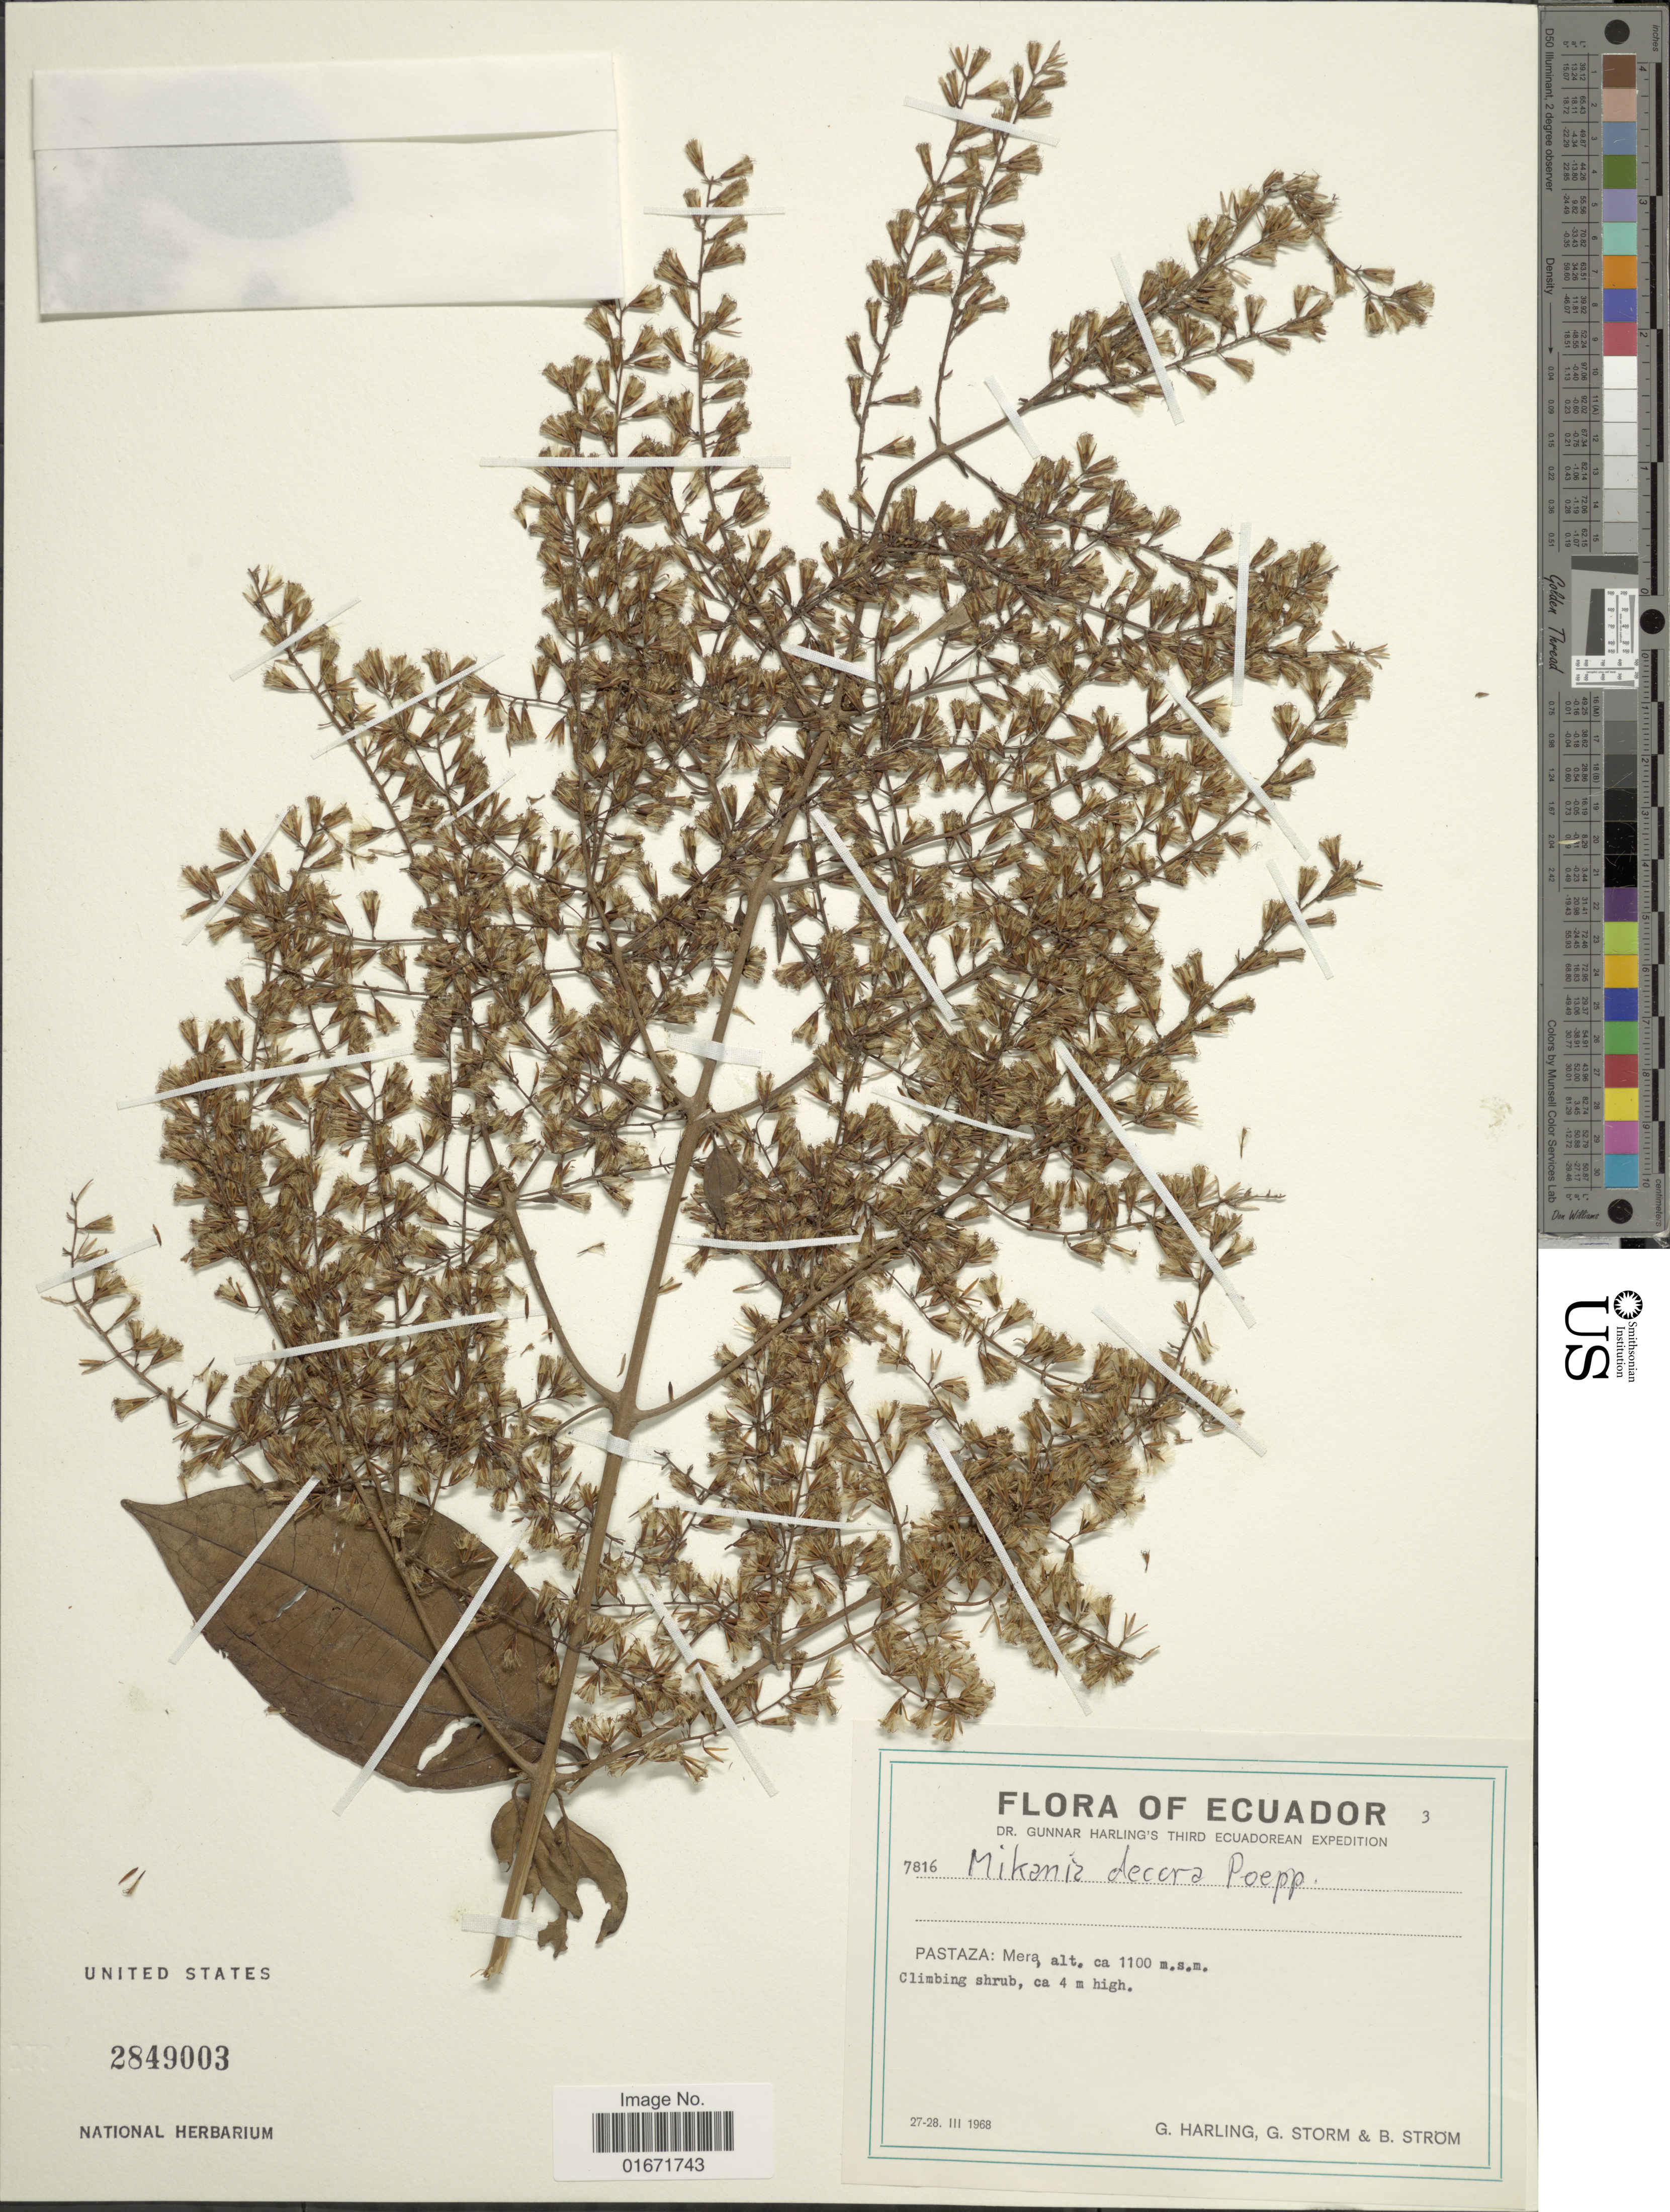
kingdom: Plantae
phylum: Tracheophyta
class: Magnoliopsida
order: Asterales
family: Asteraceae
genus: Mikania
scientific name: Mikania decora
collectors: G. Harling, G. Storm & B. Ström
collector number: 7816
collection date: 1968-03-27/1968-03-28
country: Ecuador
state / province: Pastaza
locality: Pastaza: Mera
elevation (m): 1100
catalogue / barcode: US 2849003